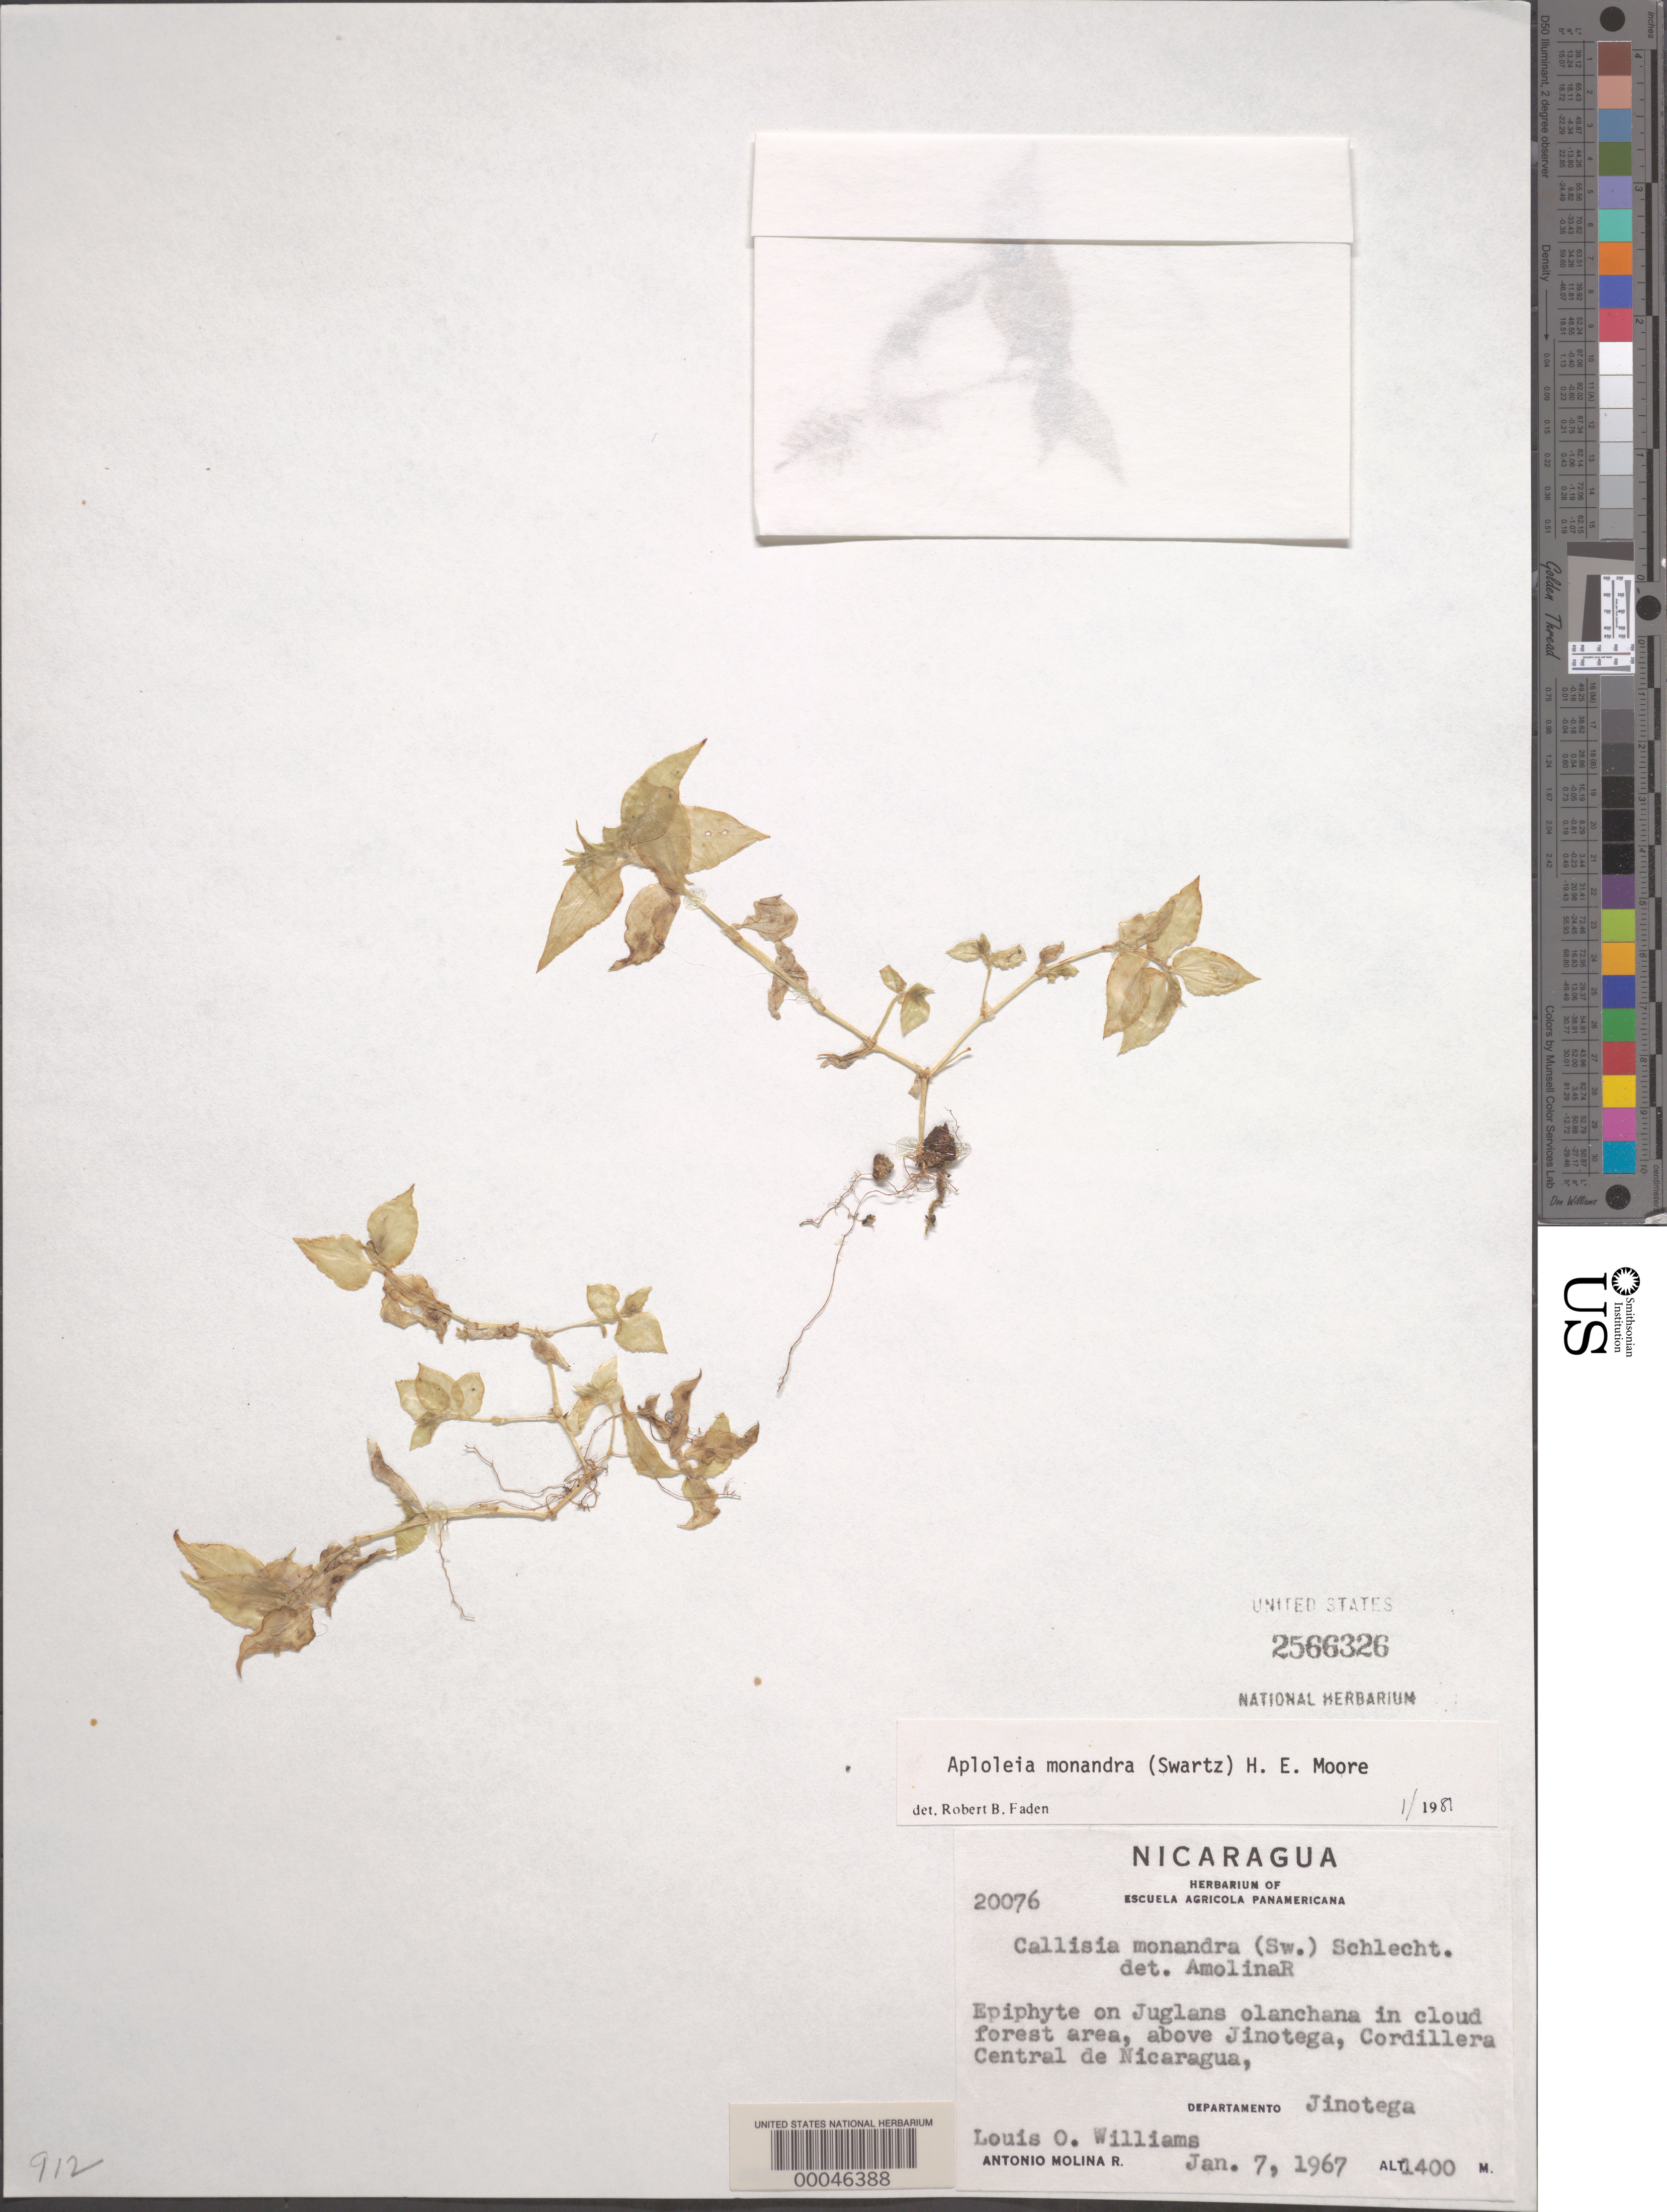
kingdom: Plantae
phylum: Tracheophyta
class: Liliopsida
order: Commelinales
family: Commelinaceae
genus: Callisia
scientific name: Callisia monandra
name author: (Sw.) Schult. & Schult. f.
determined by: Faden, Robert B., (US), Smithsonian Institution - National Museum of Natural History (UNITED STATES)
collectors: L. O. Williams & A. Molina R.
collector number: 20076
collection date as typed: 07 Jan 1967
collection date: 1967-01-07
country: Nicaragua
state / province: Jinotega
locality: Above jinotega, cordillera central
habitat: Cloud forest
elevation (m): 1400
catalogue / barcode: US 2566326